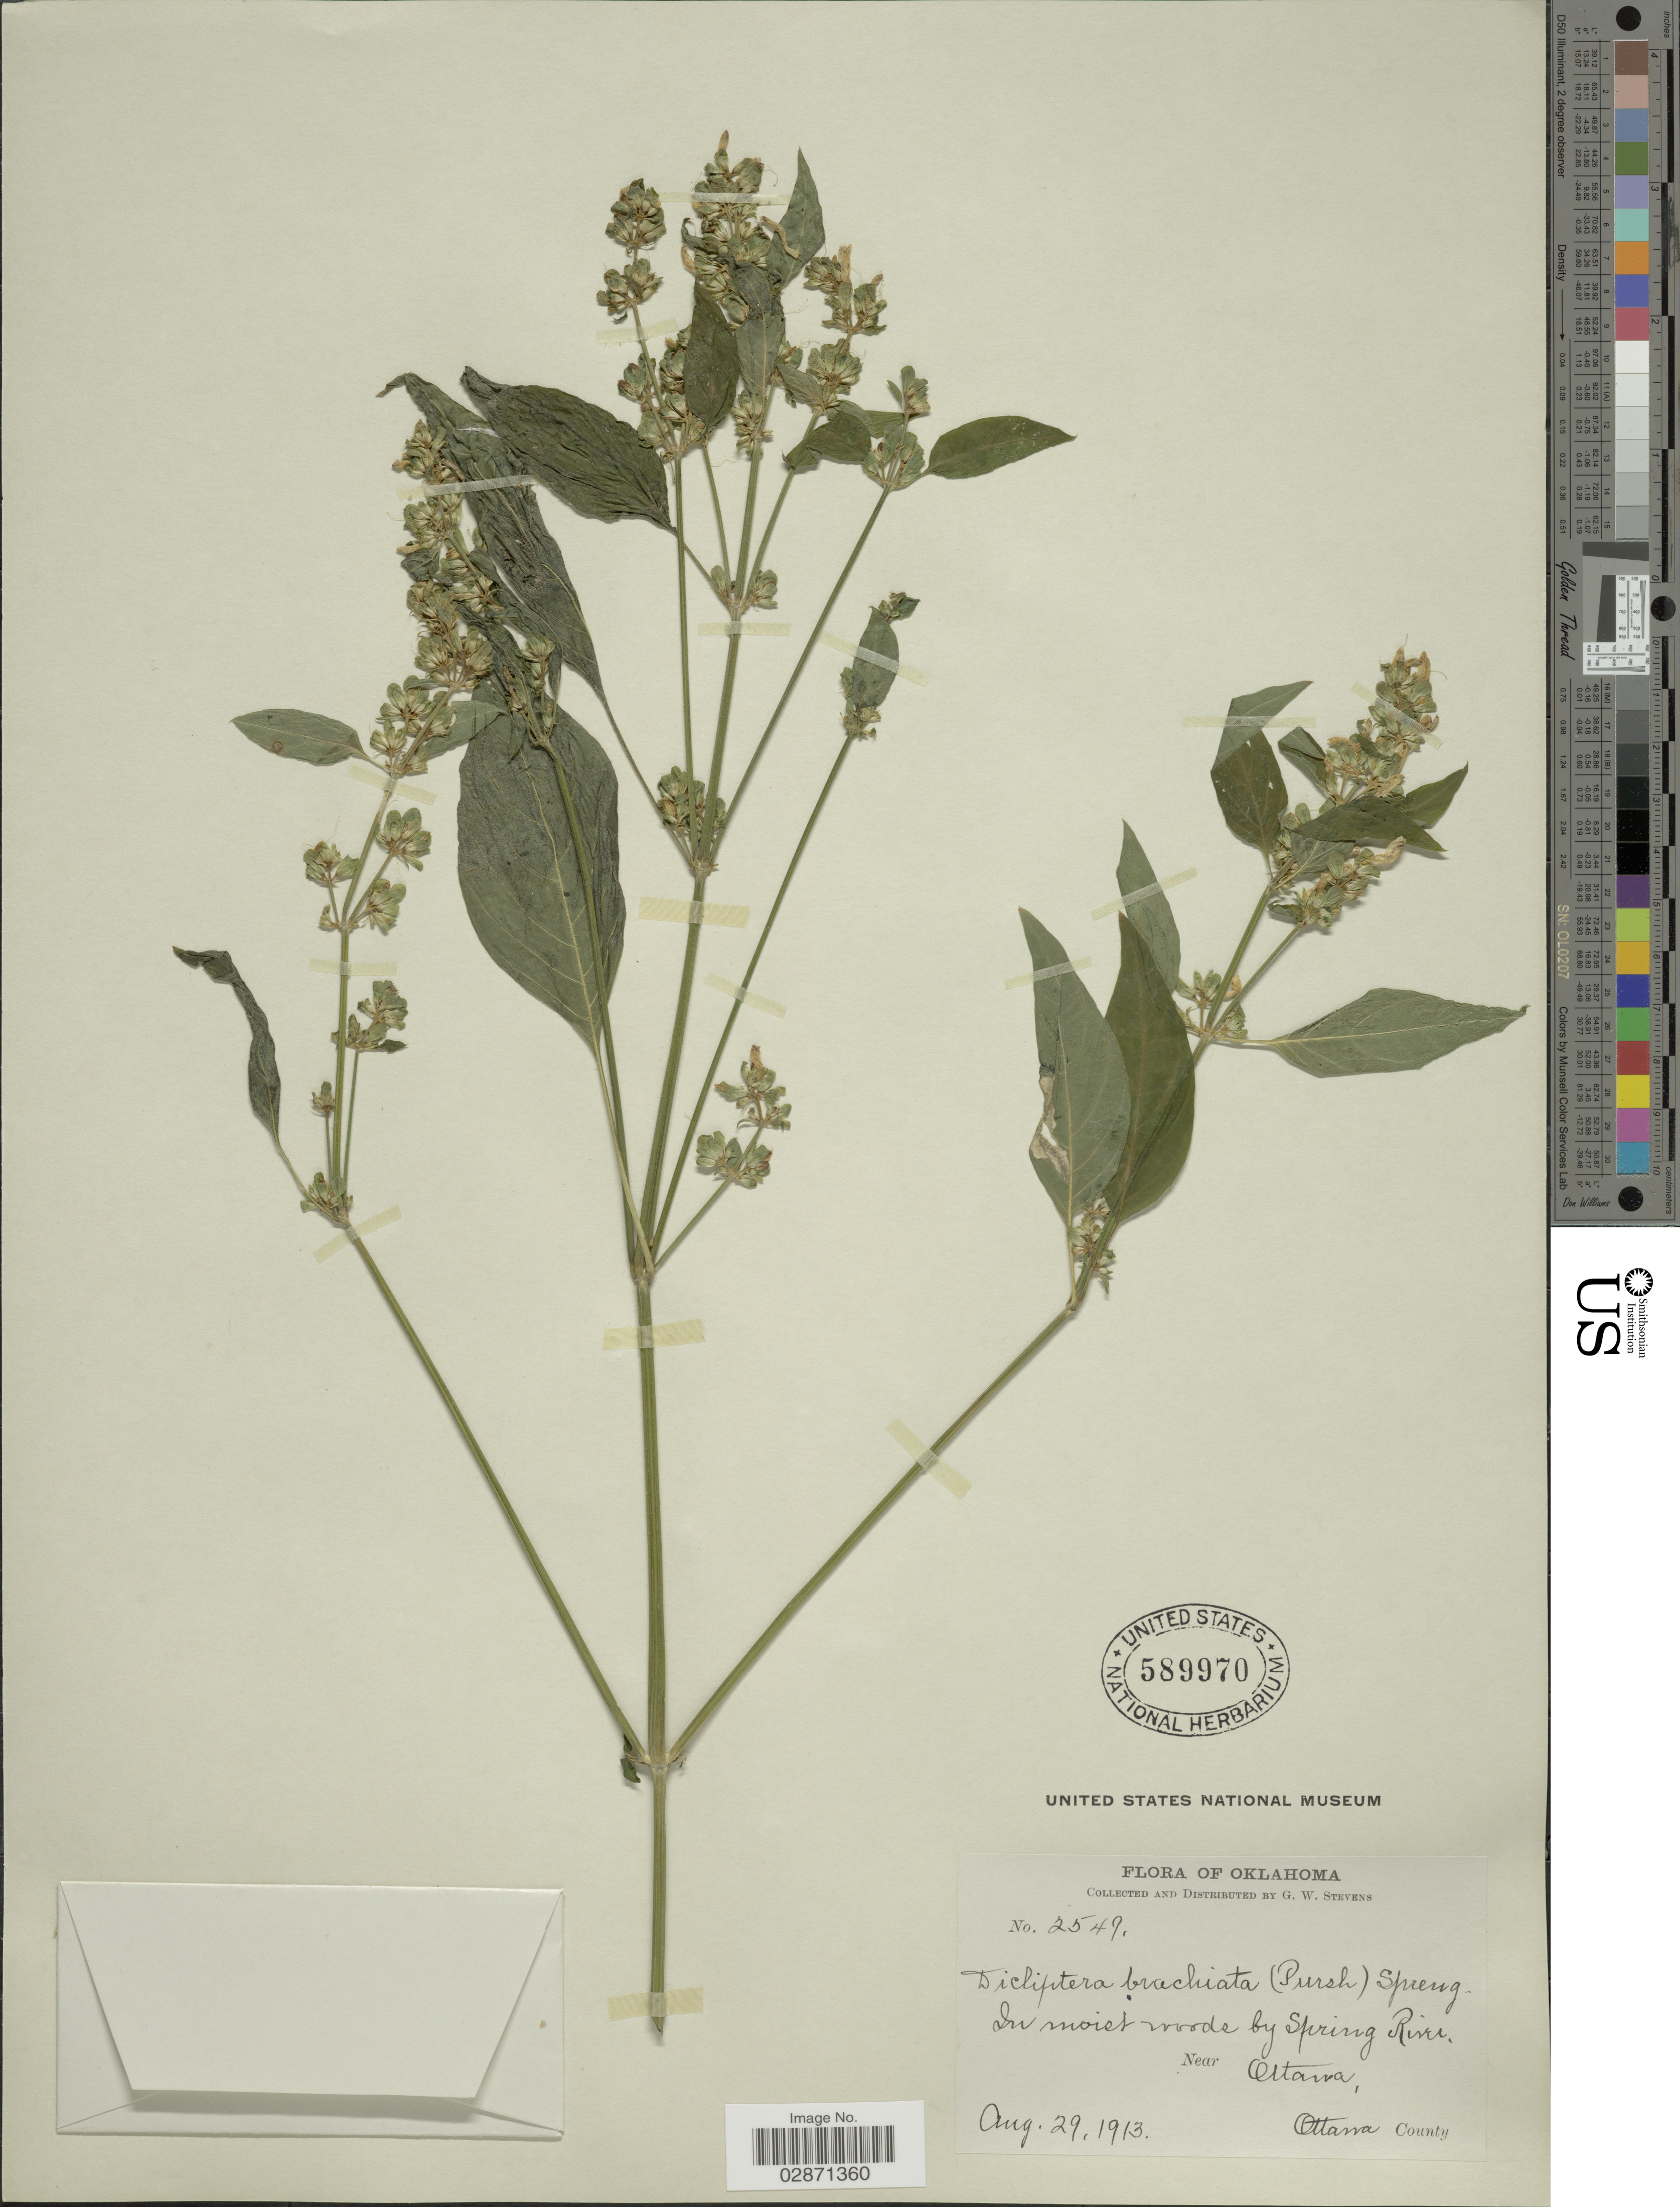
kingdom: Plantae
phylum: Tracheophyta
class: Magnoliopsida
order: Lamiales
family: Acanthaceae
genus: Dicliptera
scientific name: Dicliptera brachiata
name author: (Pursh) Spreng.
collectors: G. W. Stevens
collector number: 2549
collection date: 1913-08-29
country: United States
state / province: Oklahoma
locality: In moist woods by Spring River, Near Ottawa, Ottawa County.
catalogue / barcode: US 589970